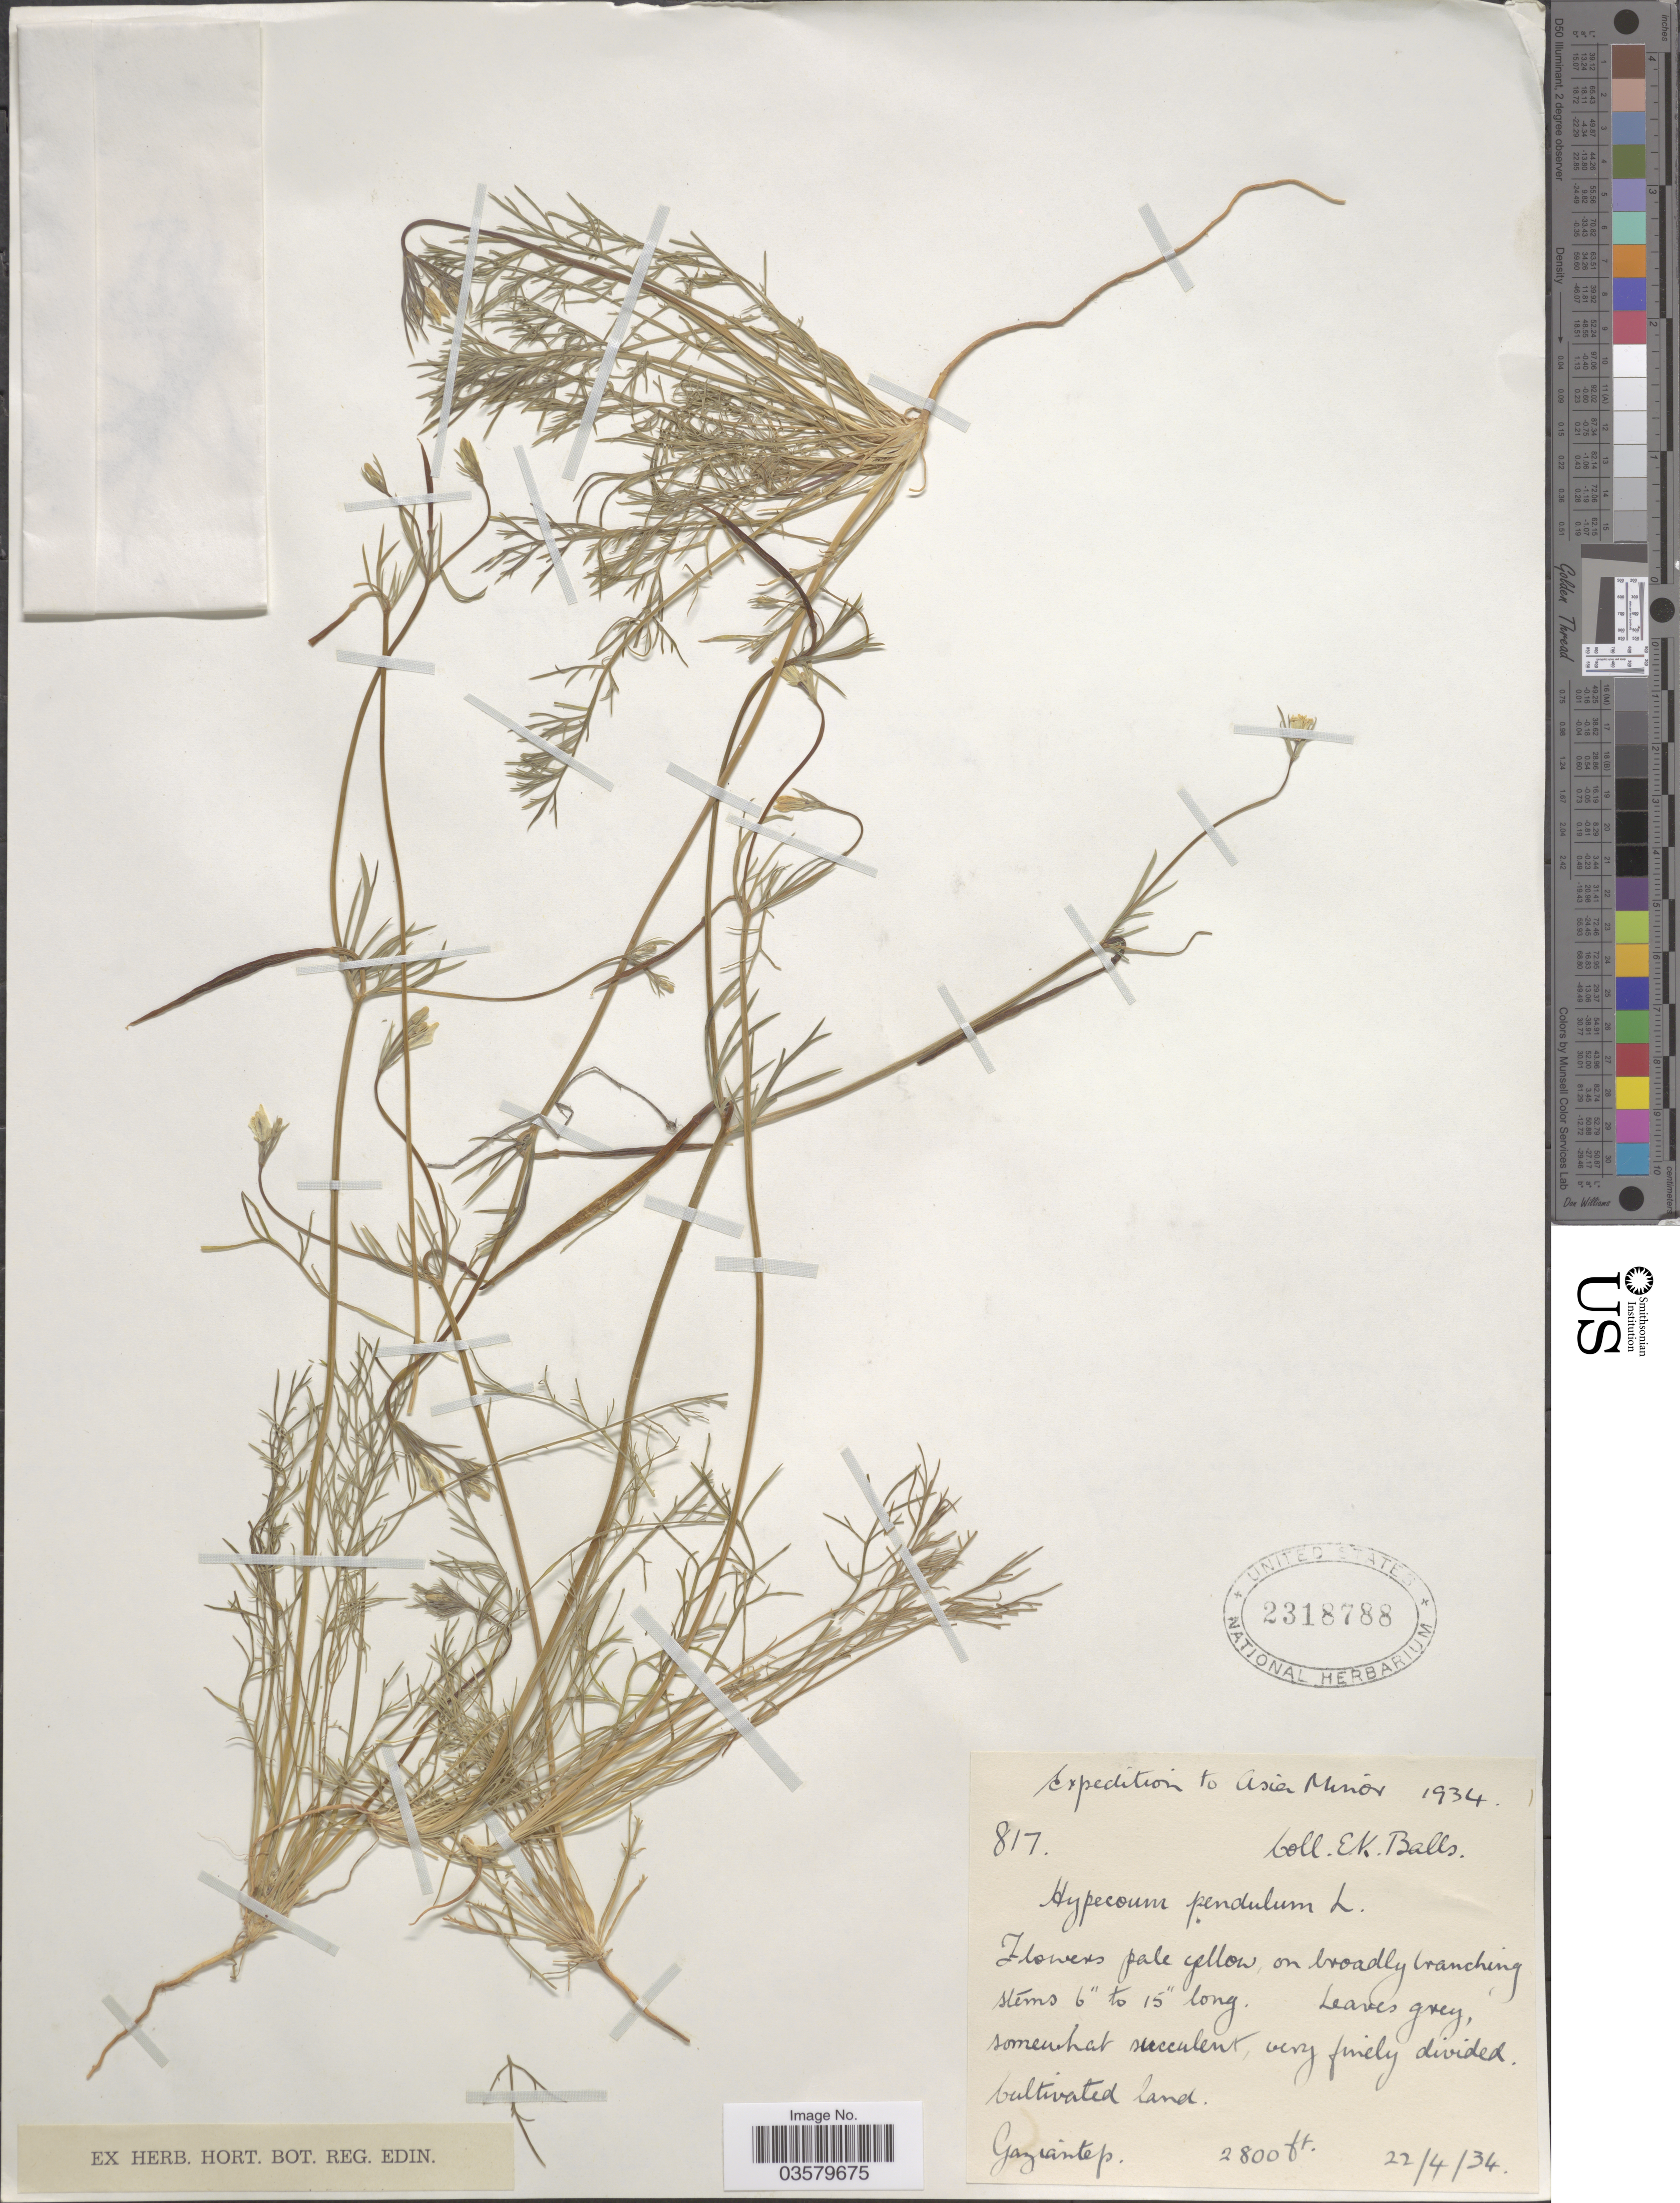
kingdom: Plantae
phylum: Tracheophyta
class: Magnoliopsida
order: Ranunculales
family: Papaveraceae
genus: Hypecoum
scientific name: Hypecoum pendulum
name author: L.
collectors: E. K. Balls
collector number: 817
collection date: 1934-04-22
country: Turkey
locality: Asia Minor. Gaziantep.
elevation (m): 853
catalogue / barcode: US 2318788